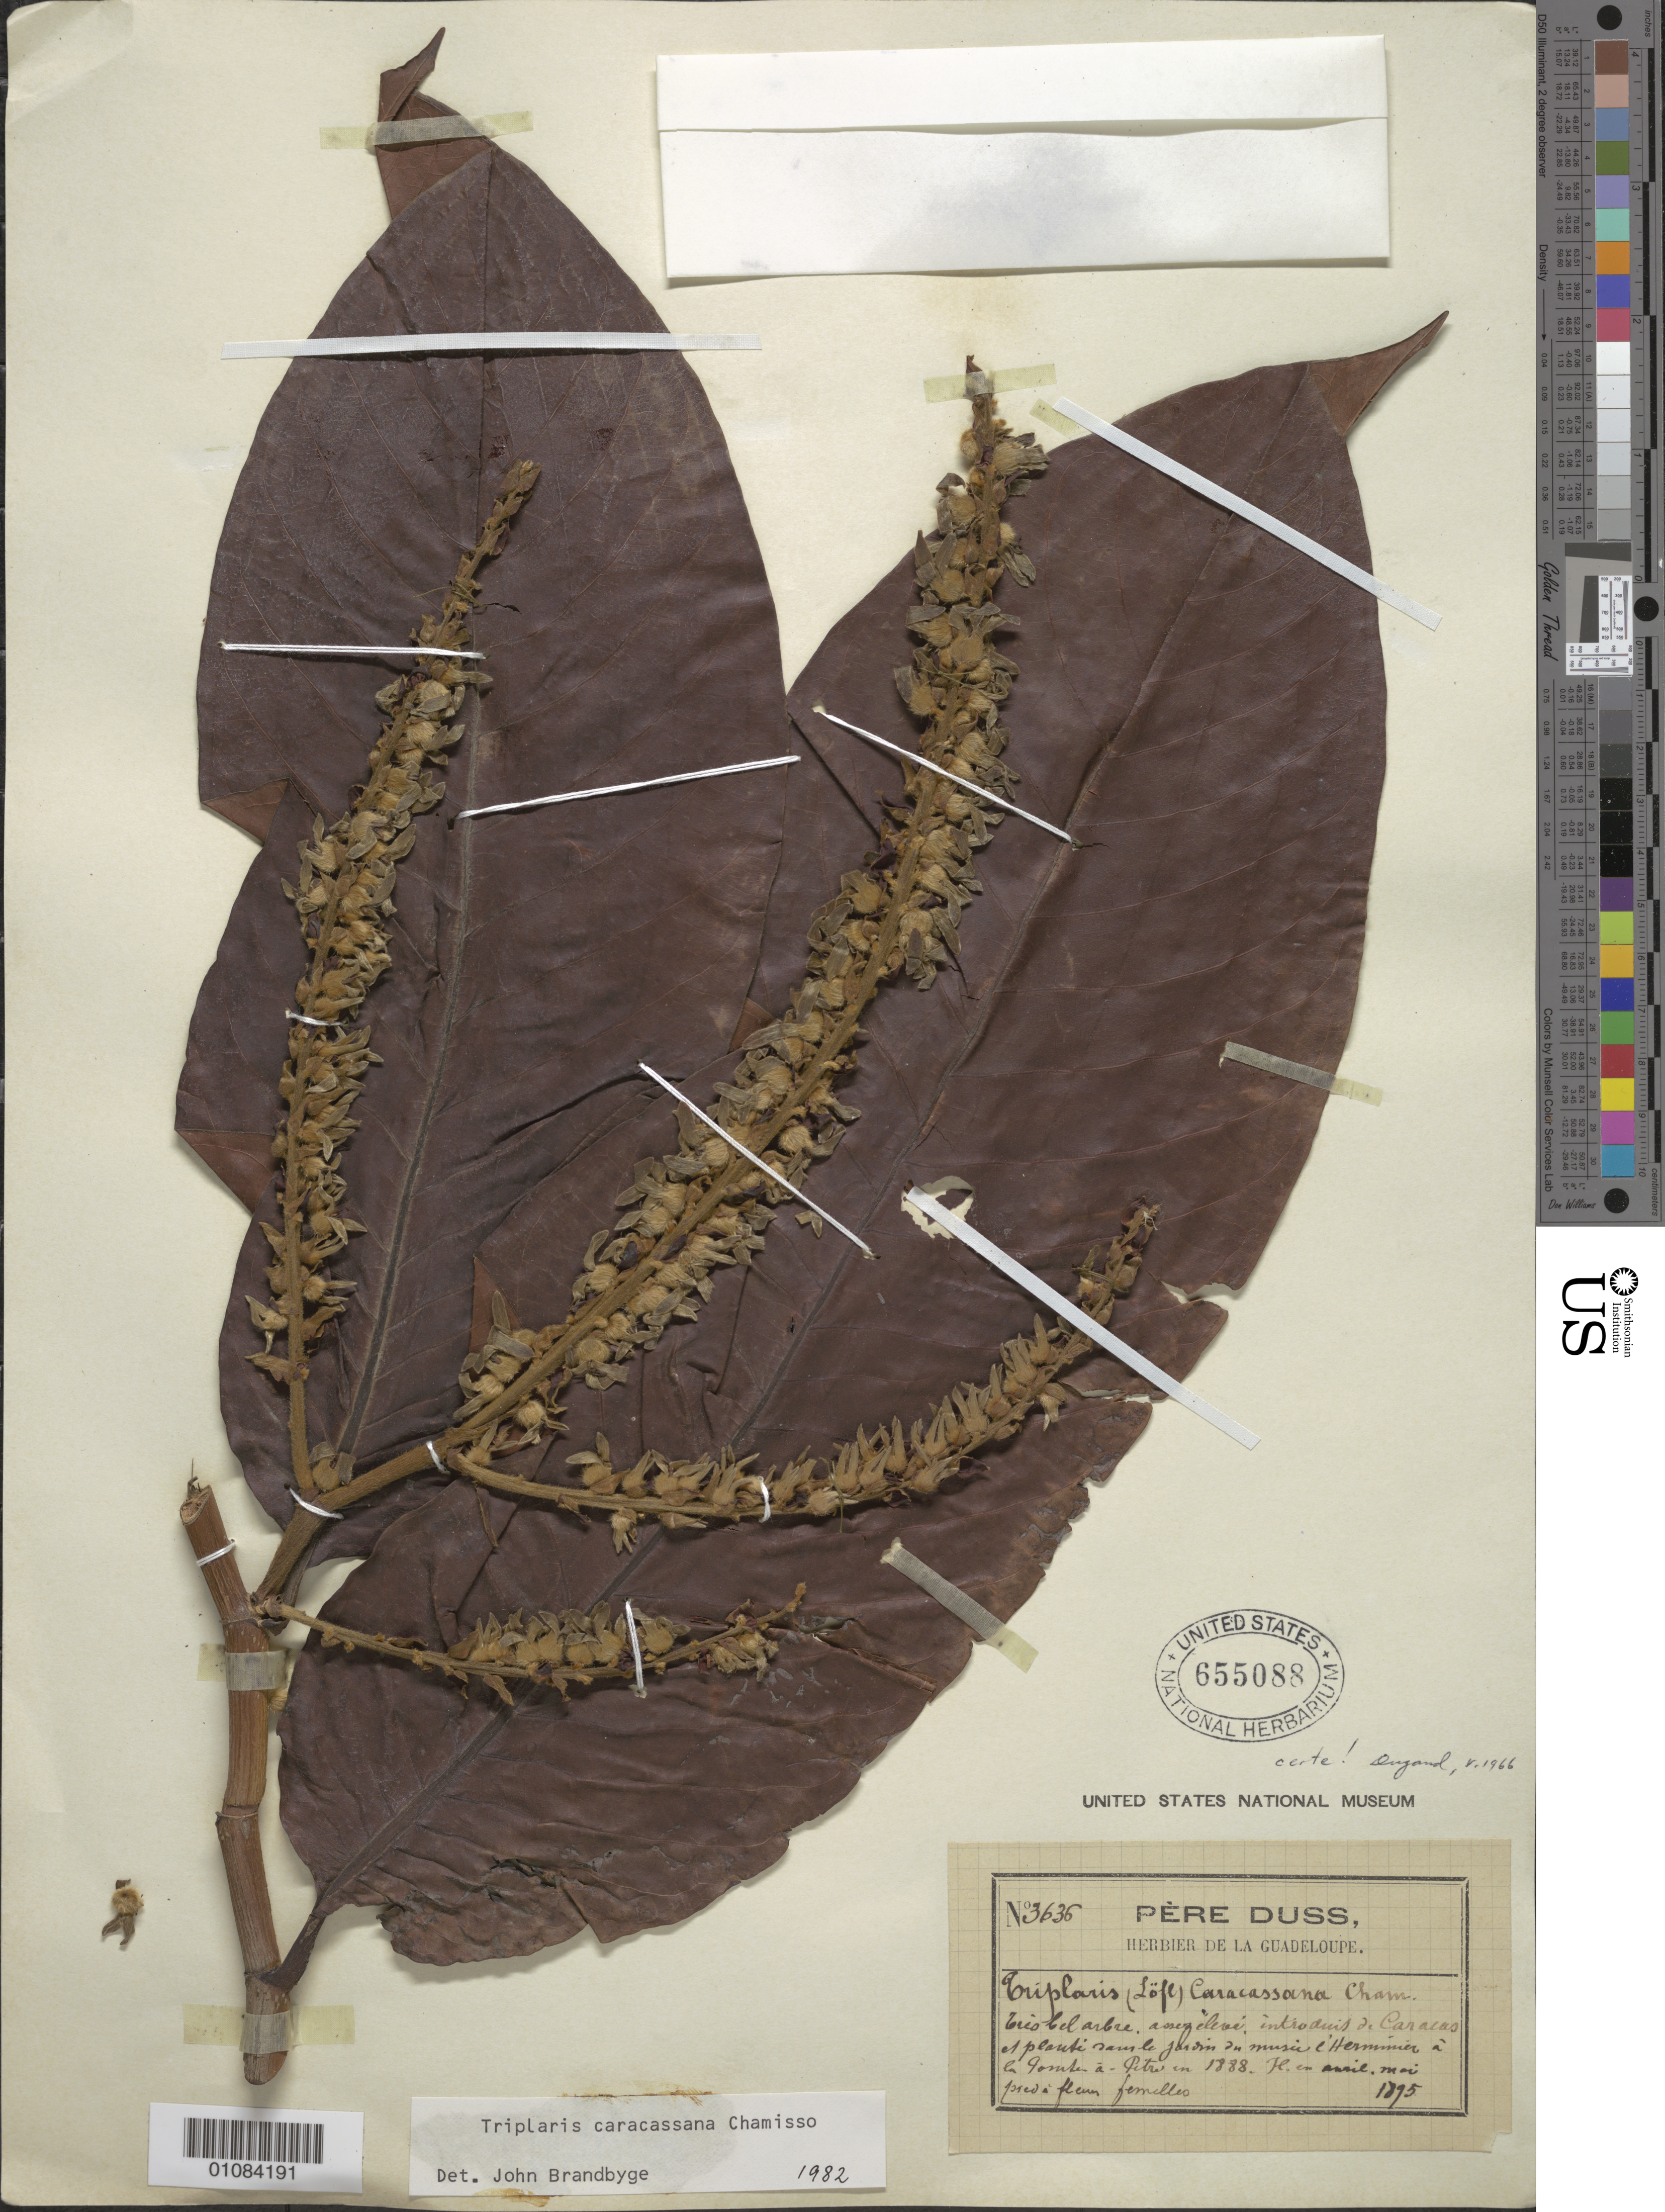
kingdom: Plantae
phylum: Tracheophyta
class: Magnoliopsida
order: Caryophyllales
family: Polygonaceae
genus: Triplaris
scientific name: Triplaris caracasana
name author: Cham.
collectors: Père Duss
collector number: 3636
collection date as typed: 1889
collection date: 1889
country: Guadeloupe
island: Grande Terre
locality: Pointe a Pitre.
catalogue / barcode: US 655088